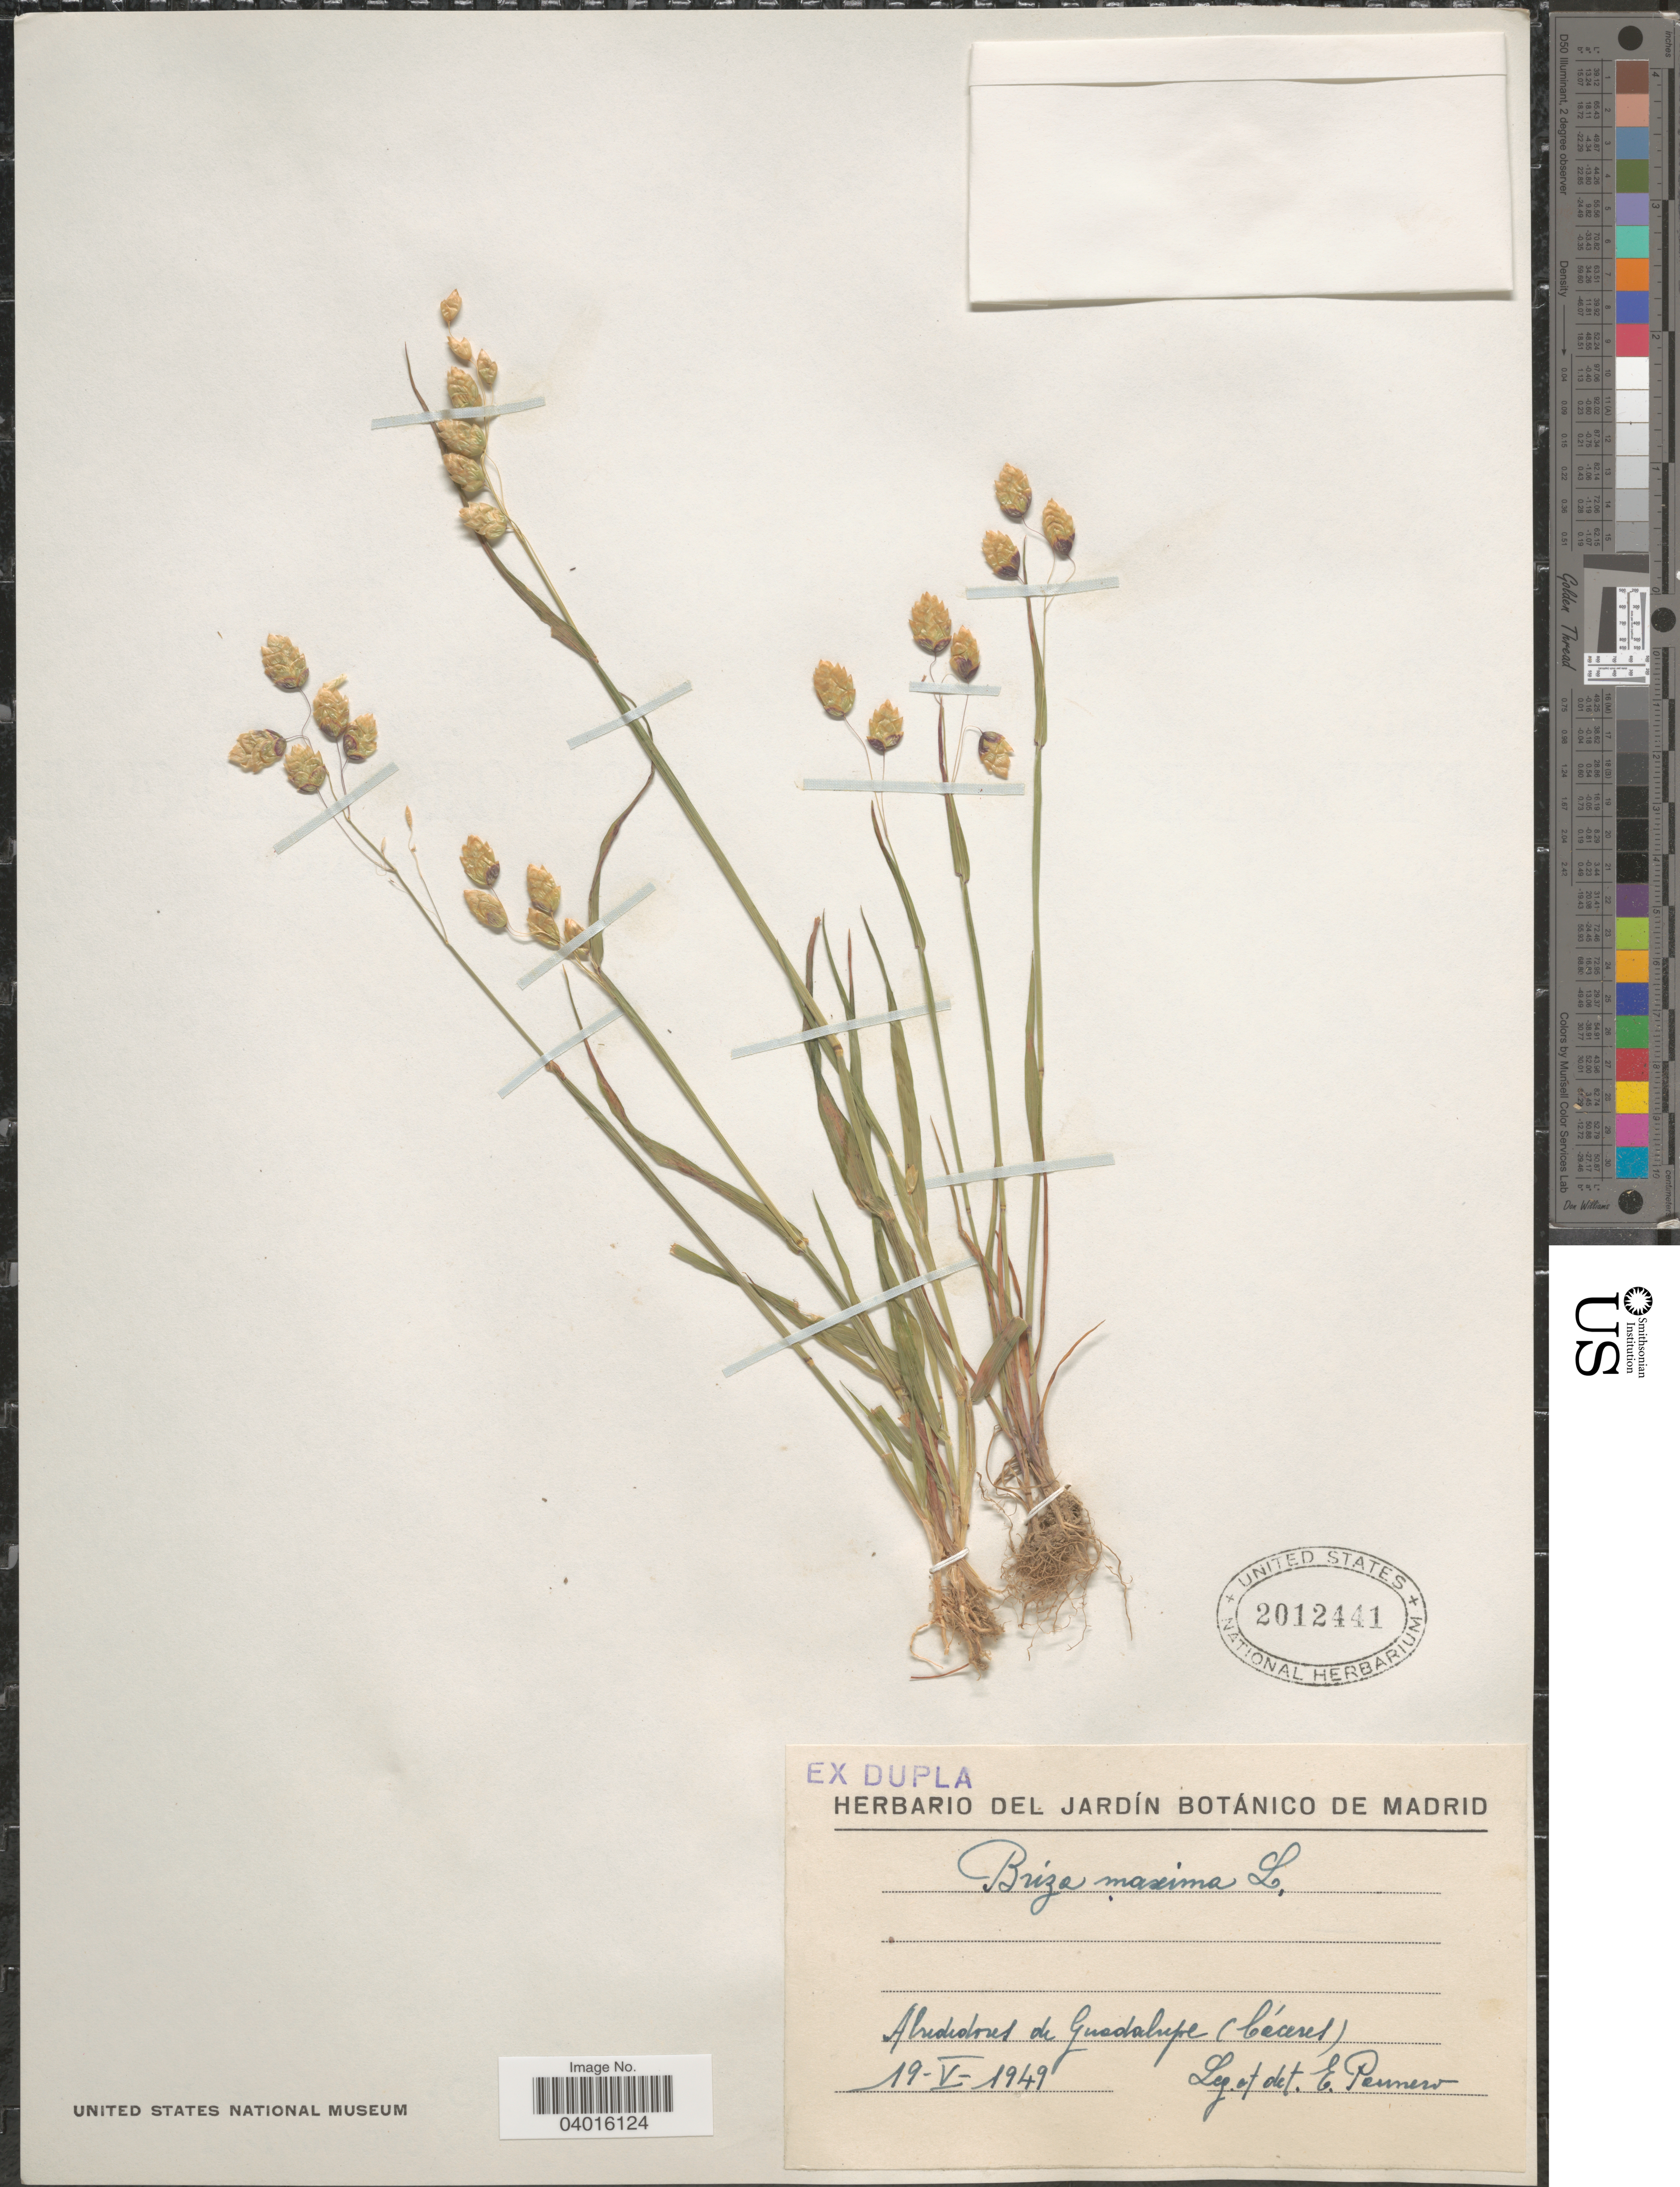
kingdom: Plantae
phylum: Tracheophyta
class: Liliopsida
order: Poales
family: Poaceae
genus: Briza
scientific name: Briza maxima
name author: L.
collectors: E. Pannero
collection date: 1949-05-19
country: Spain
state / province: Madrid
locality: Alrededores de Guadalupe (Cáceres).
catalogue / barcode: US 2012441